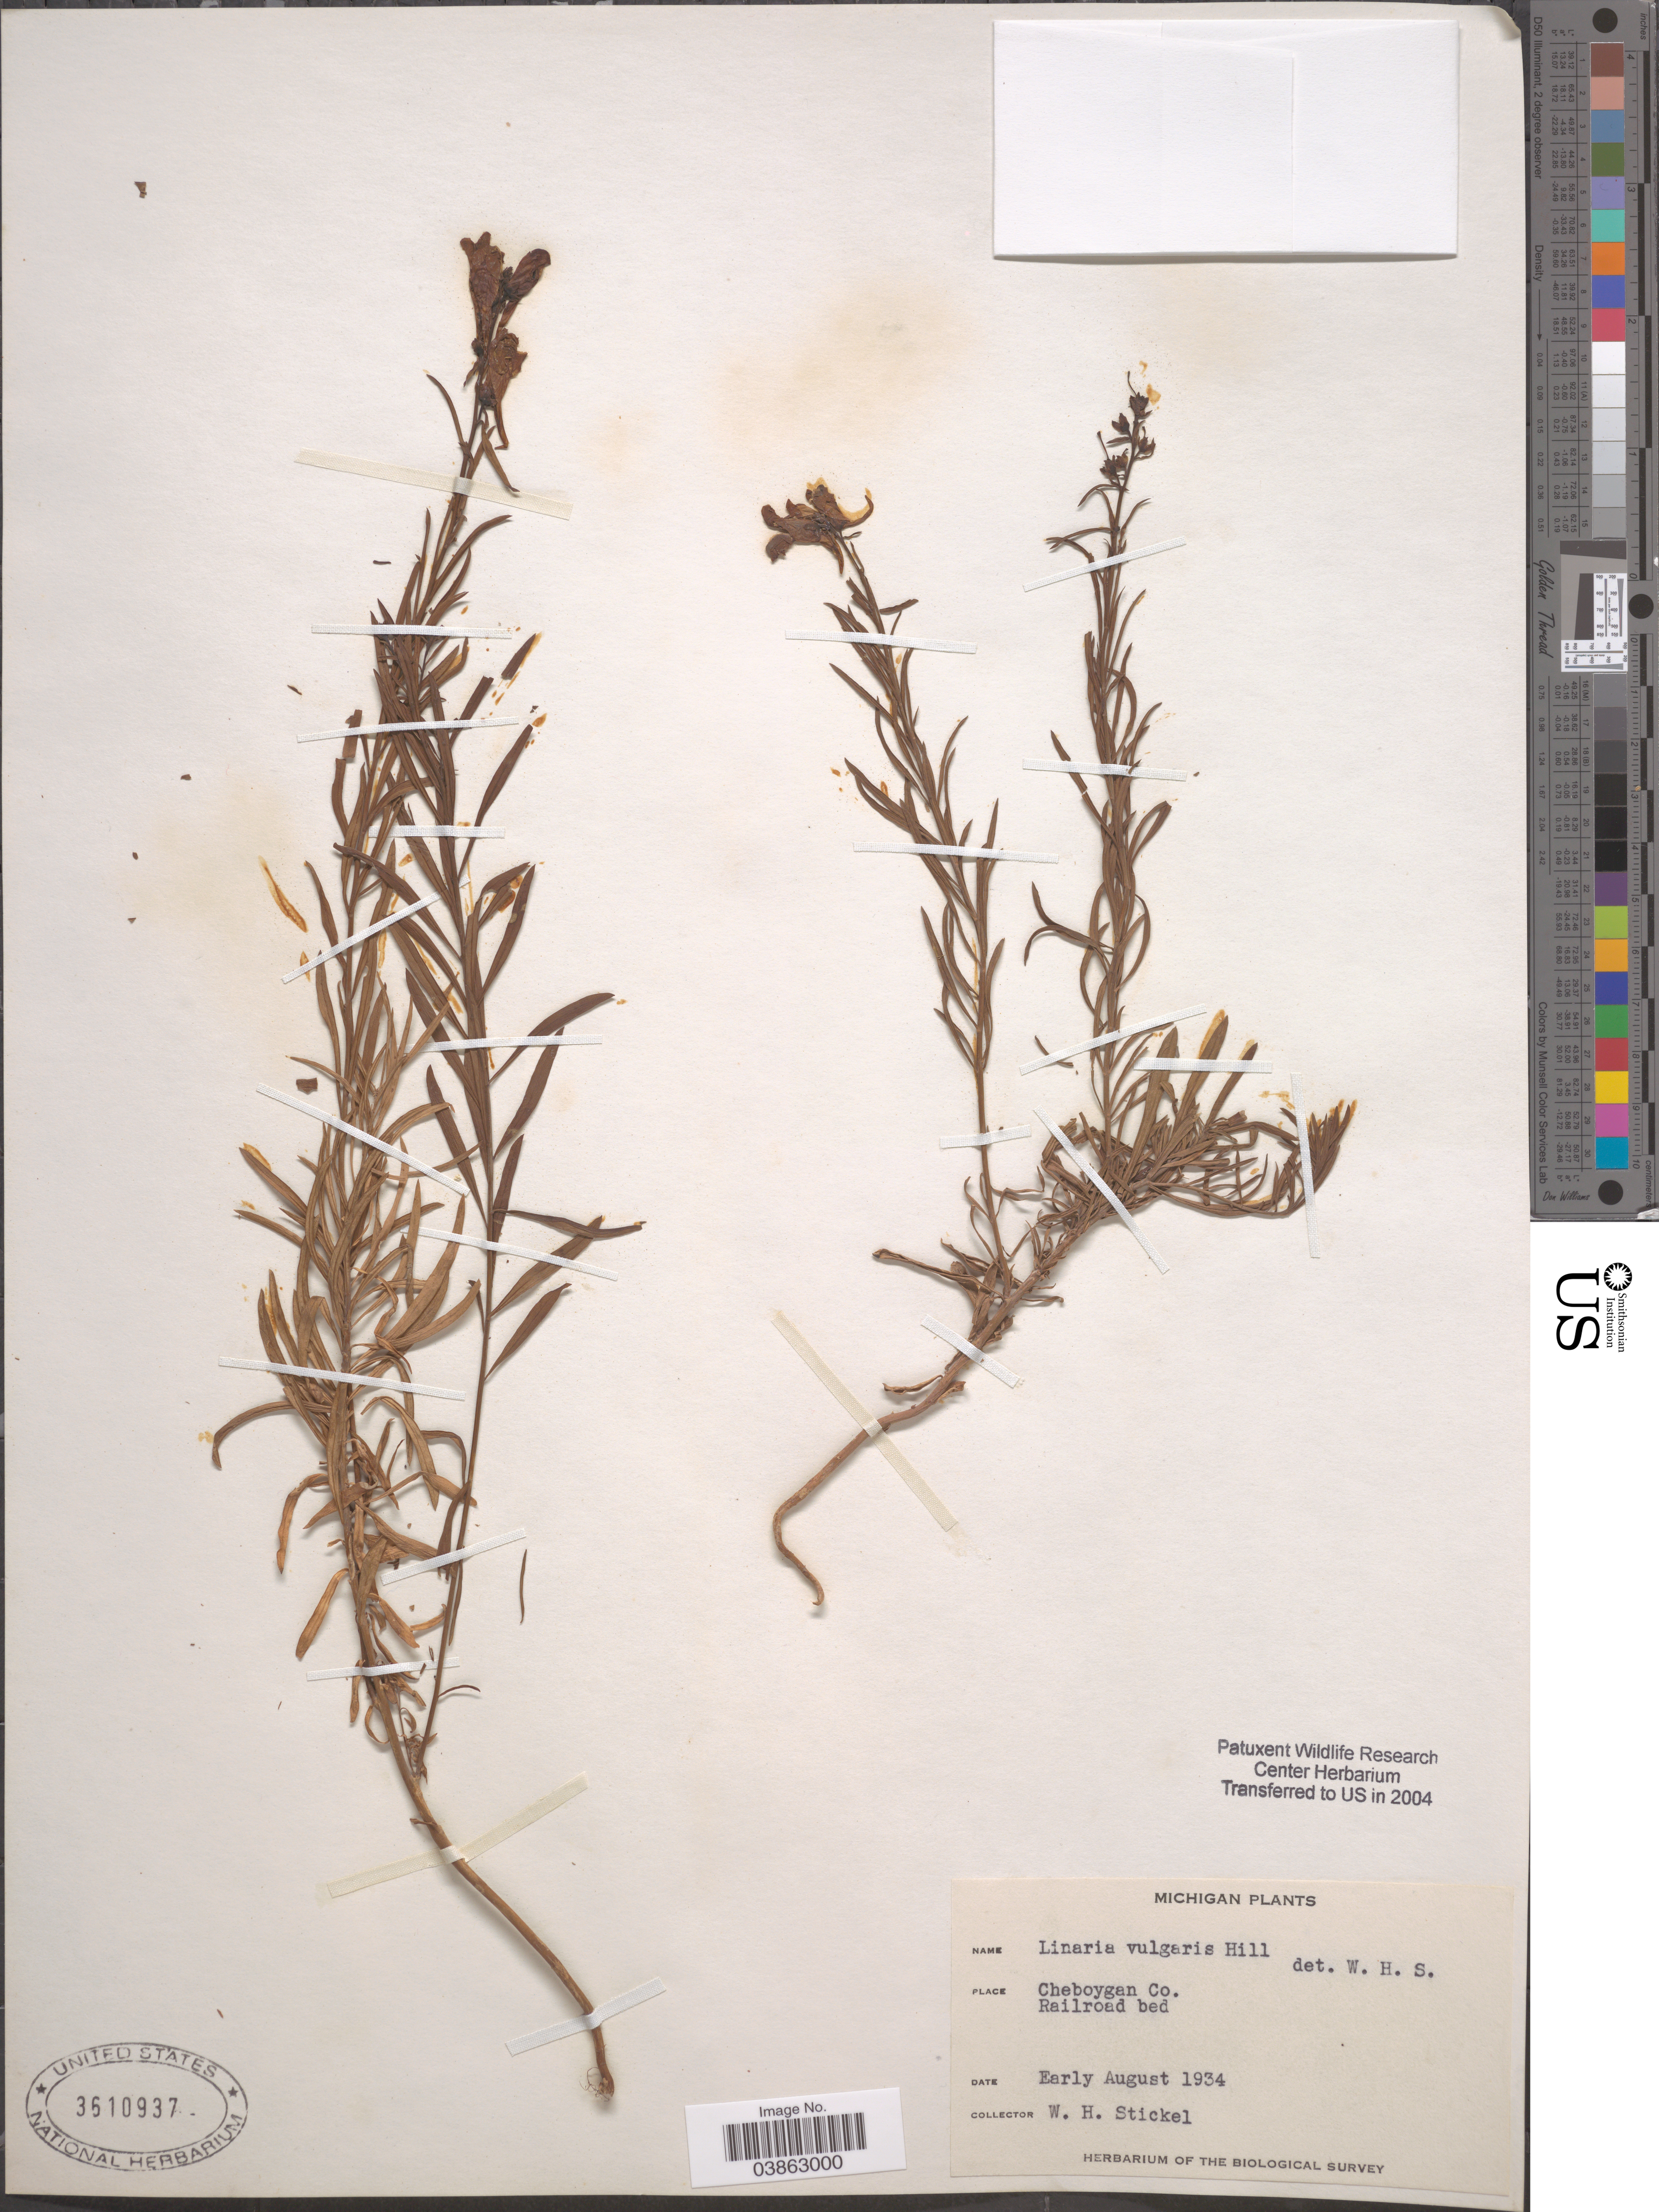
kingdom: Plantae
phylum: Tracheophyta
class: Magnoliopsida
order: Lamiales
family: Plantaginaceae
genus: Linaria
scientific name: Linaria vulgaris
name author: Mill.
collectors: W. Stickel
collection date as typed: Early August 1934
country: United States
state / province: Michigan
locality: Cheboygan Co. Railroad bed.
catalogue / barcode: US 3610937